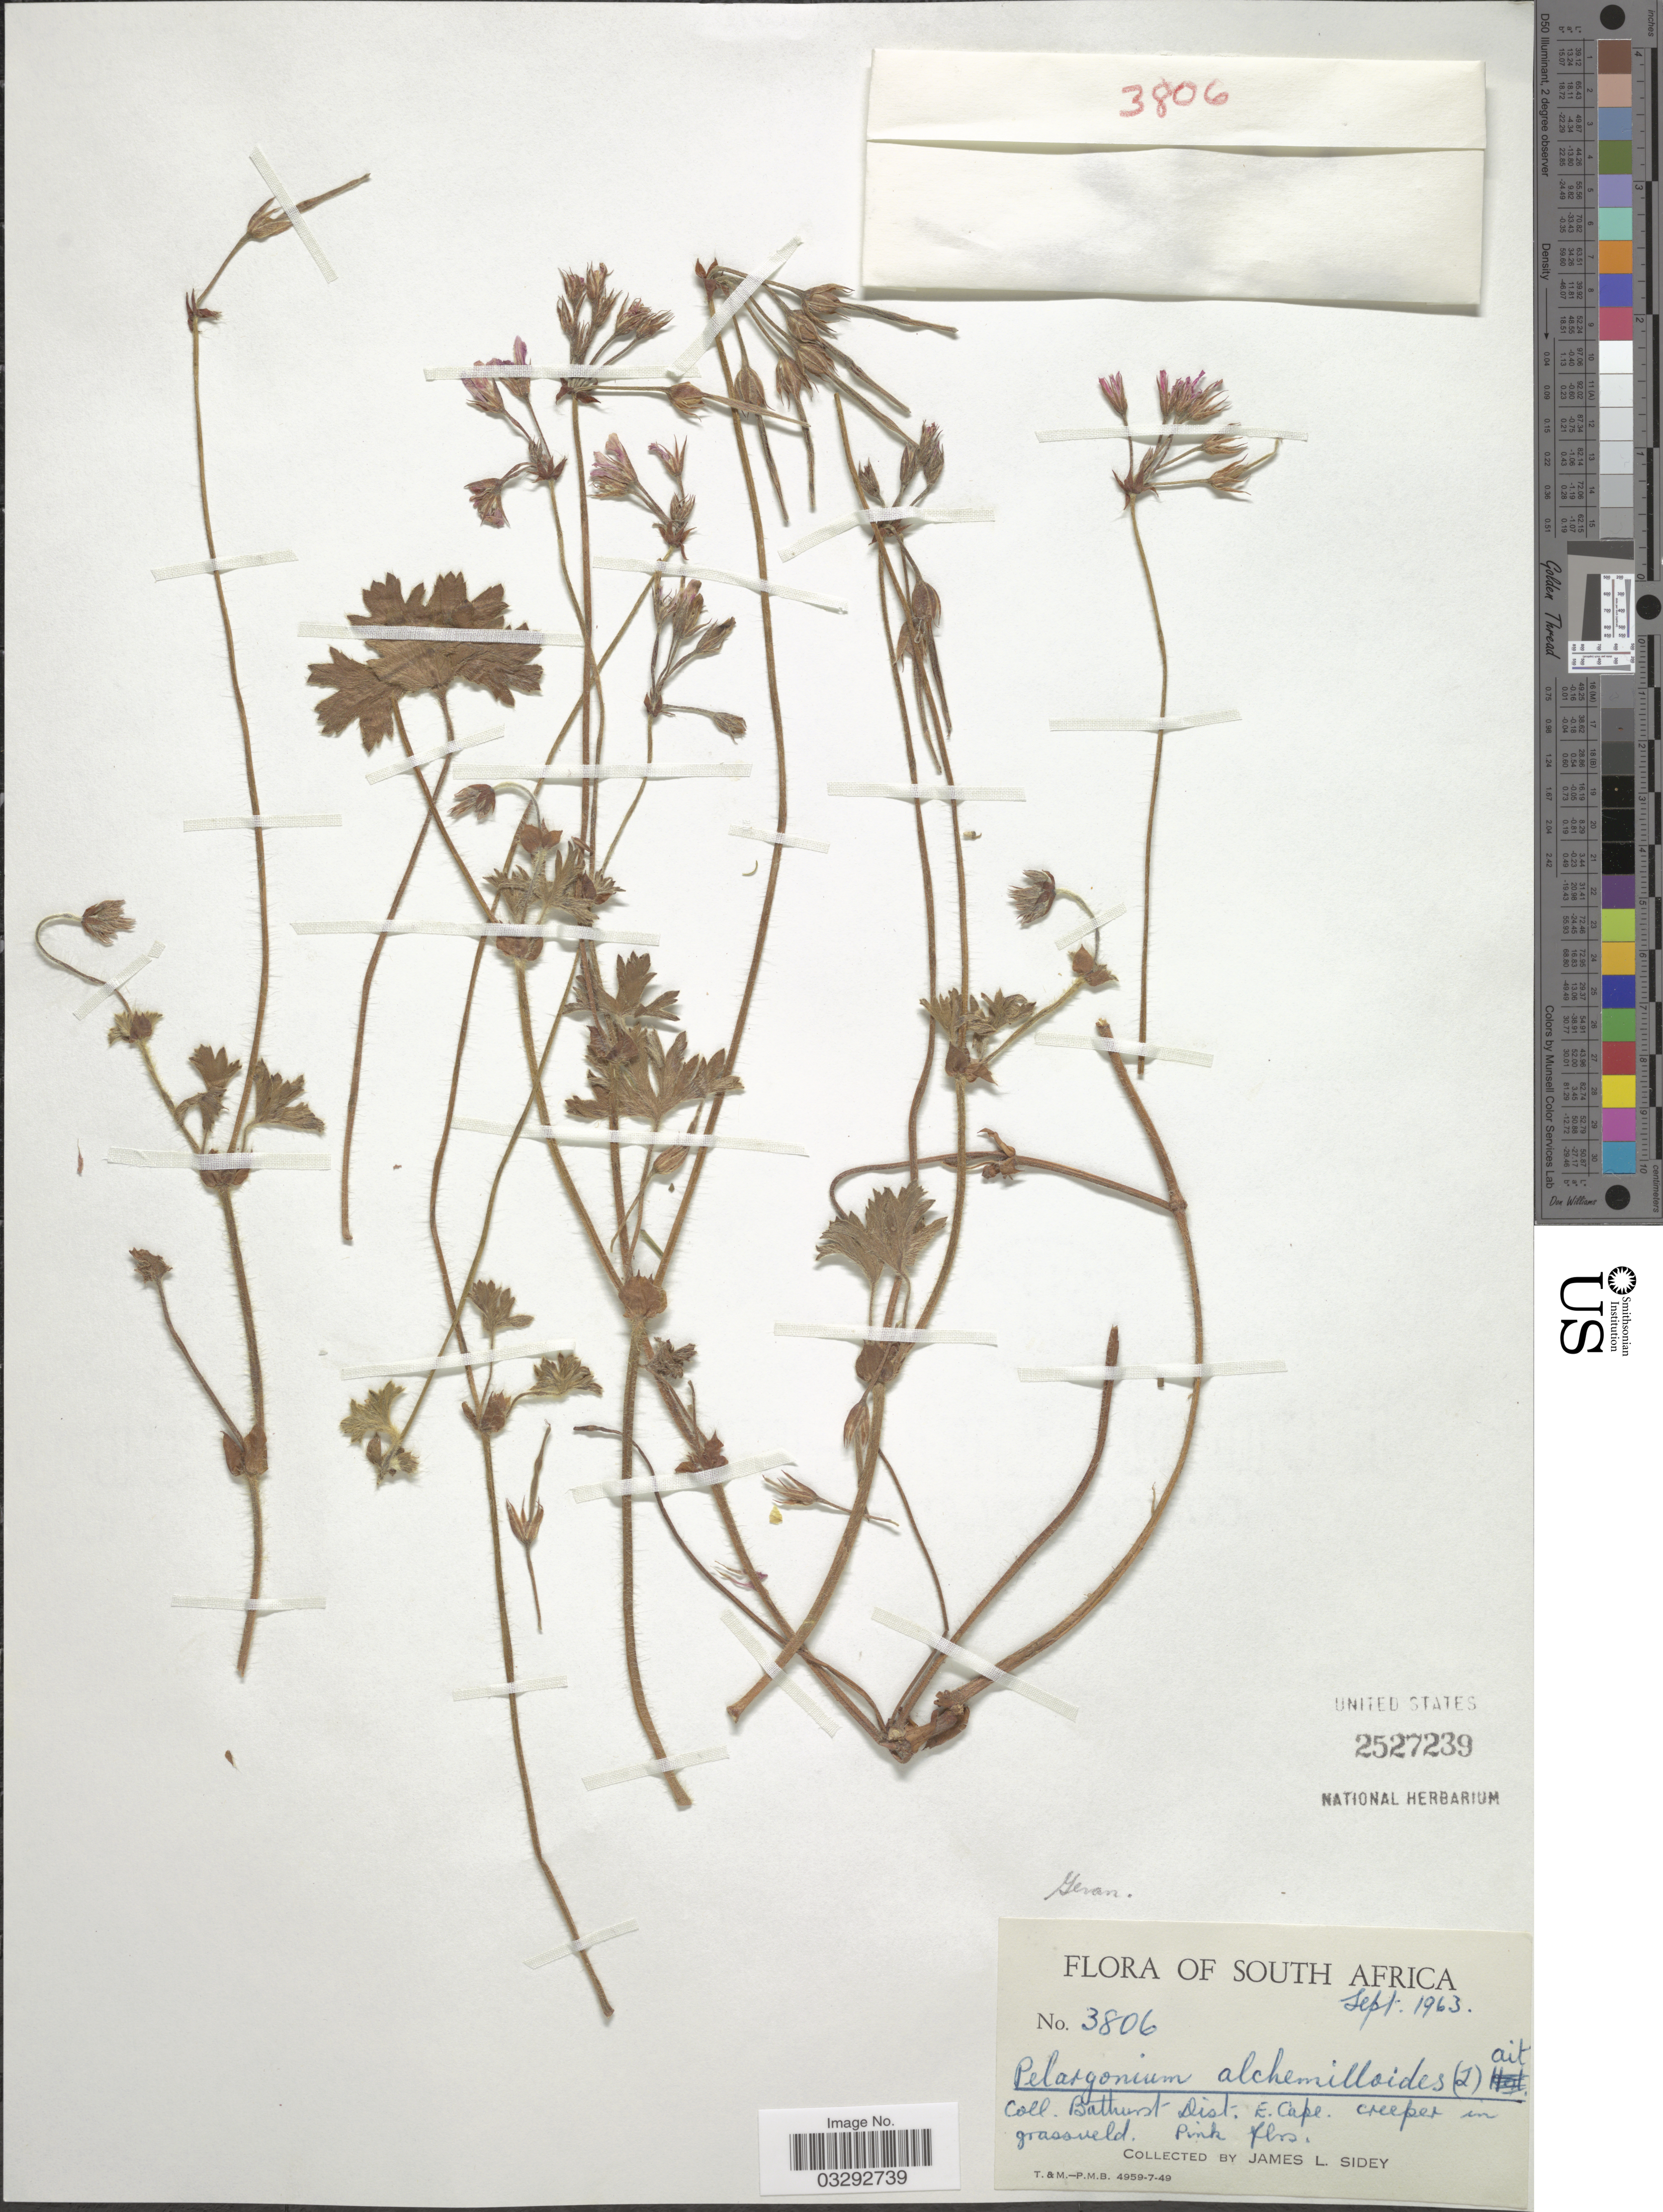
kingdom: Plantae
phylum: Tracheophyta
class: Magnoliopsida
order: Geraniales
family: Geraniaceae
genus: Pelargonium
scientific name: Pelargonium alchemilloides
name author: (L.) Aiton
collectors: J. L. Sidey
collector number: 3806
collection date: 1963-09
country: South Africa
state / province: Eastern Cape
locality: Bathurst Dist. E. Cape.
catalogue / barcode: US 2527239